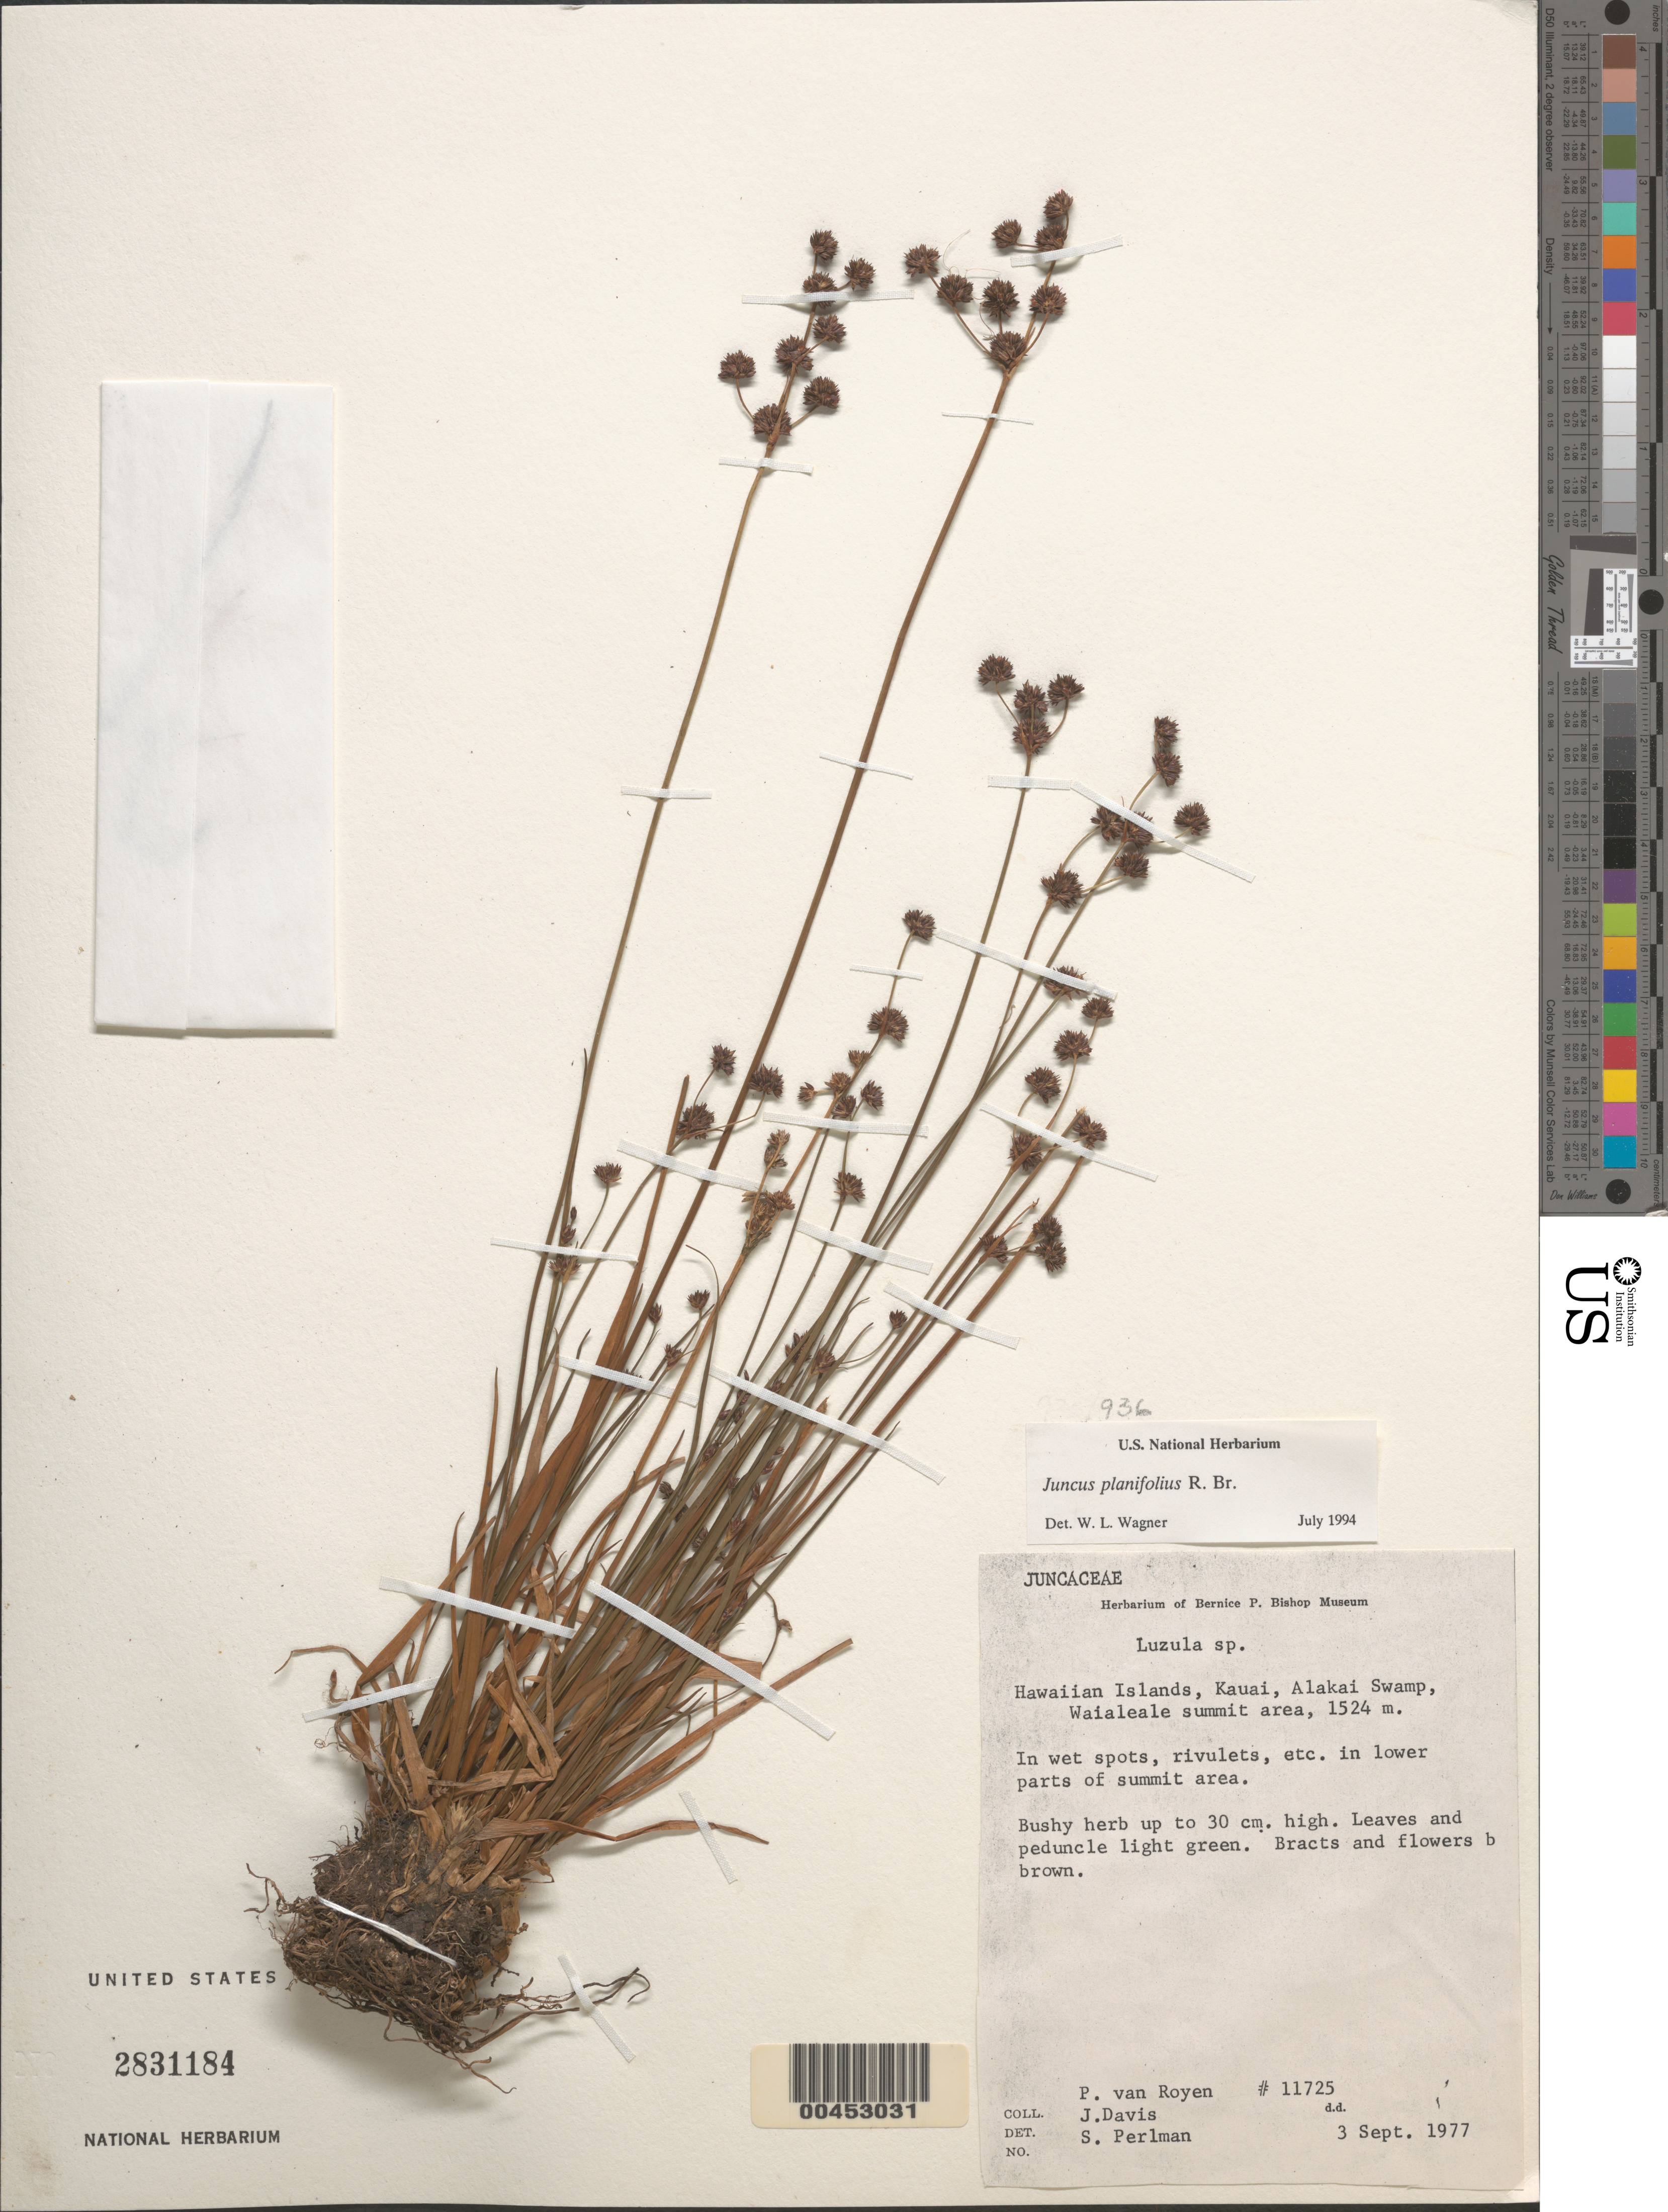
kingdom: Plantae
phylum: Tracheophyta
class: Liliopsida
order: Poales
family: Juncaceae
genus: Juncus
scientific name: Juncus planifolius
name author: R. Br.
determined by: Wagner, W. L., (BOT), Smithsonian Institution - National Museum of Natural History (UNITED STATES)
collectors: P. van Royen, J. Davis & S. P. Perlman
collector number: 11725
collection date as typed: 3 Sep 1977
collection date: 1977-09-03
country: United States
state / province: Hawaii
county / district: Kauai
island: Kaua'i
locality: Alakai Swamp, Waialeale summit area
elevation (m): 1524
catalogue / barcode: US 2831184